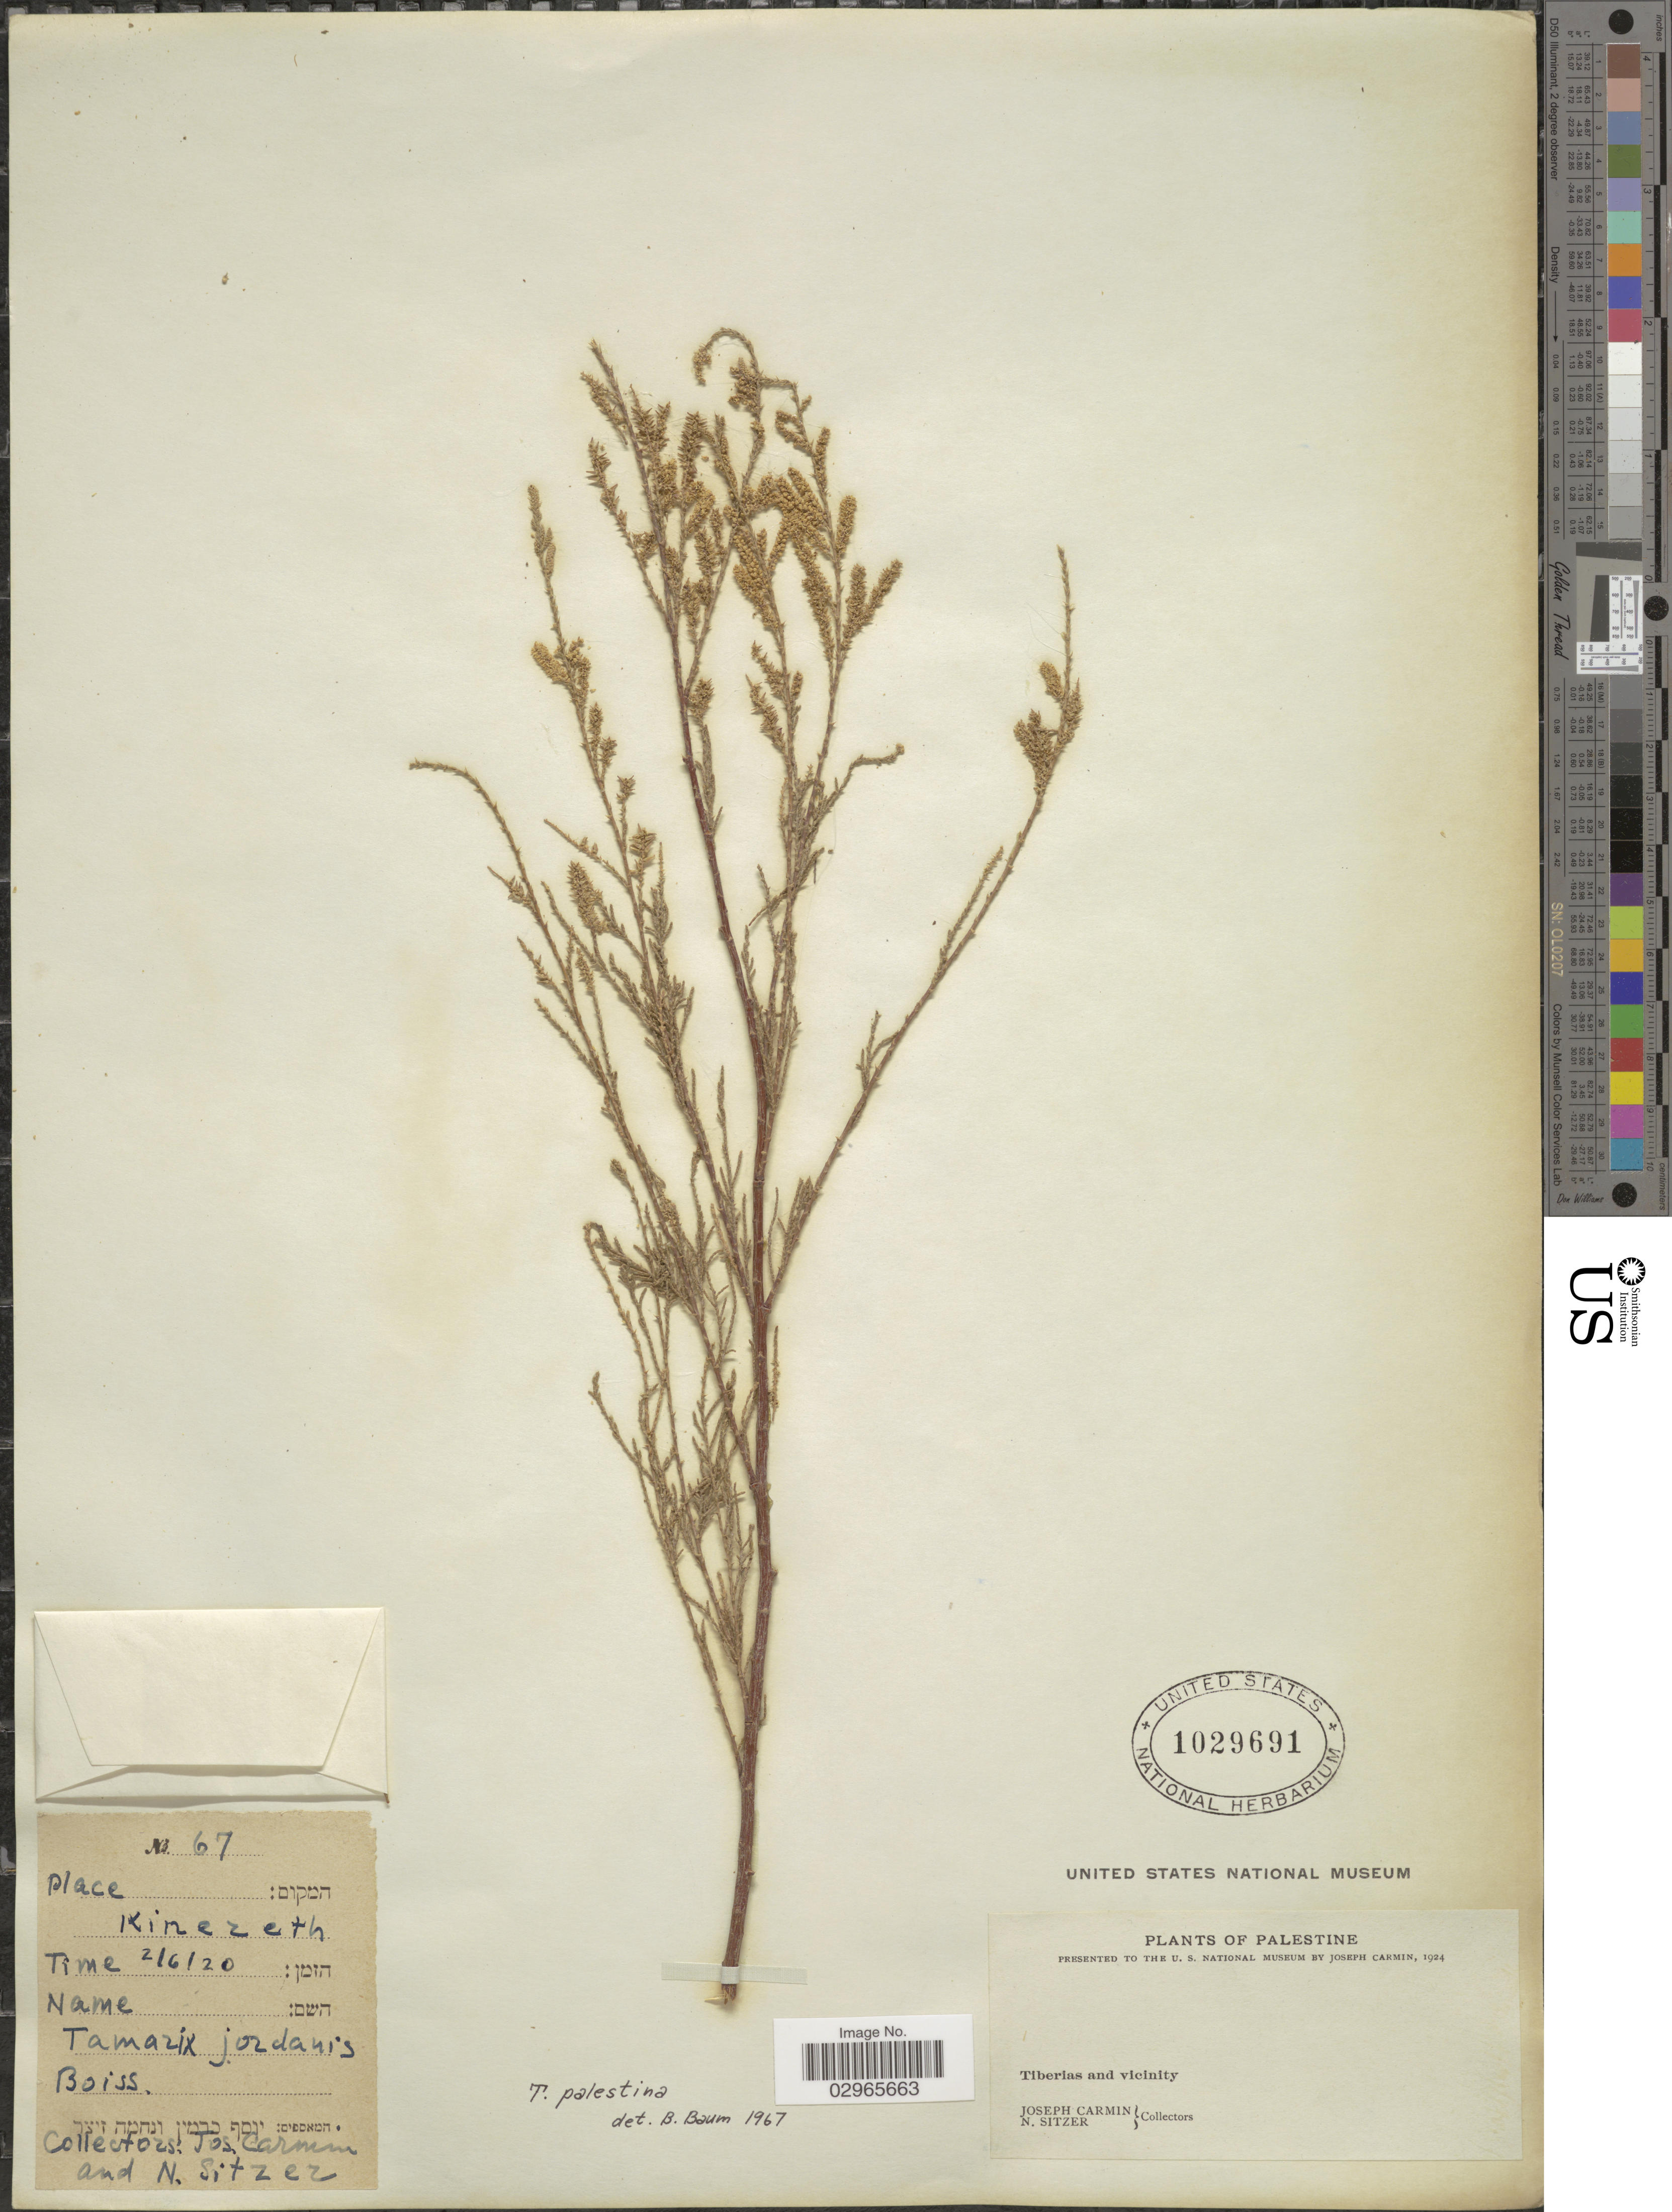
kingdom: Plantae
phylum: Tracheophyta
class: Magnoliopsida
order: Caryophyllales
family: Tamaricaceae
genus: Tamarix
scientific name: Tamarix palestina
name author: Bertol.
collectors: J. Carmin & N. Sitzer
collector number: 67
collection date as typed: Transcribed d/m/y: 2/6/20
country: Israel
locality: Palestine. Tiberias and vicinity.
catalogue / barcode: US 1029691